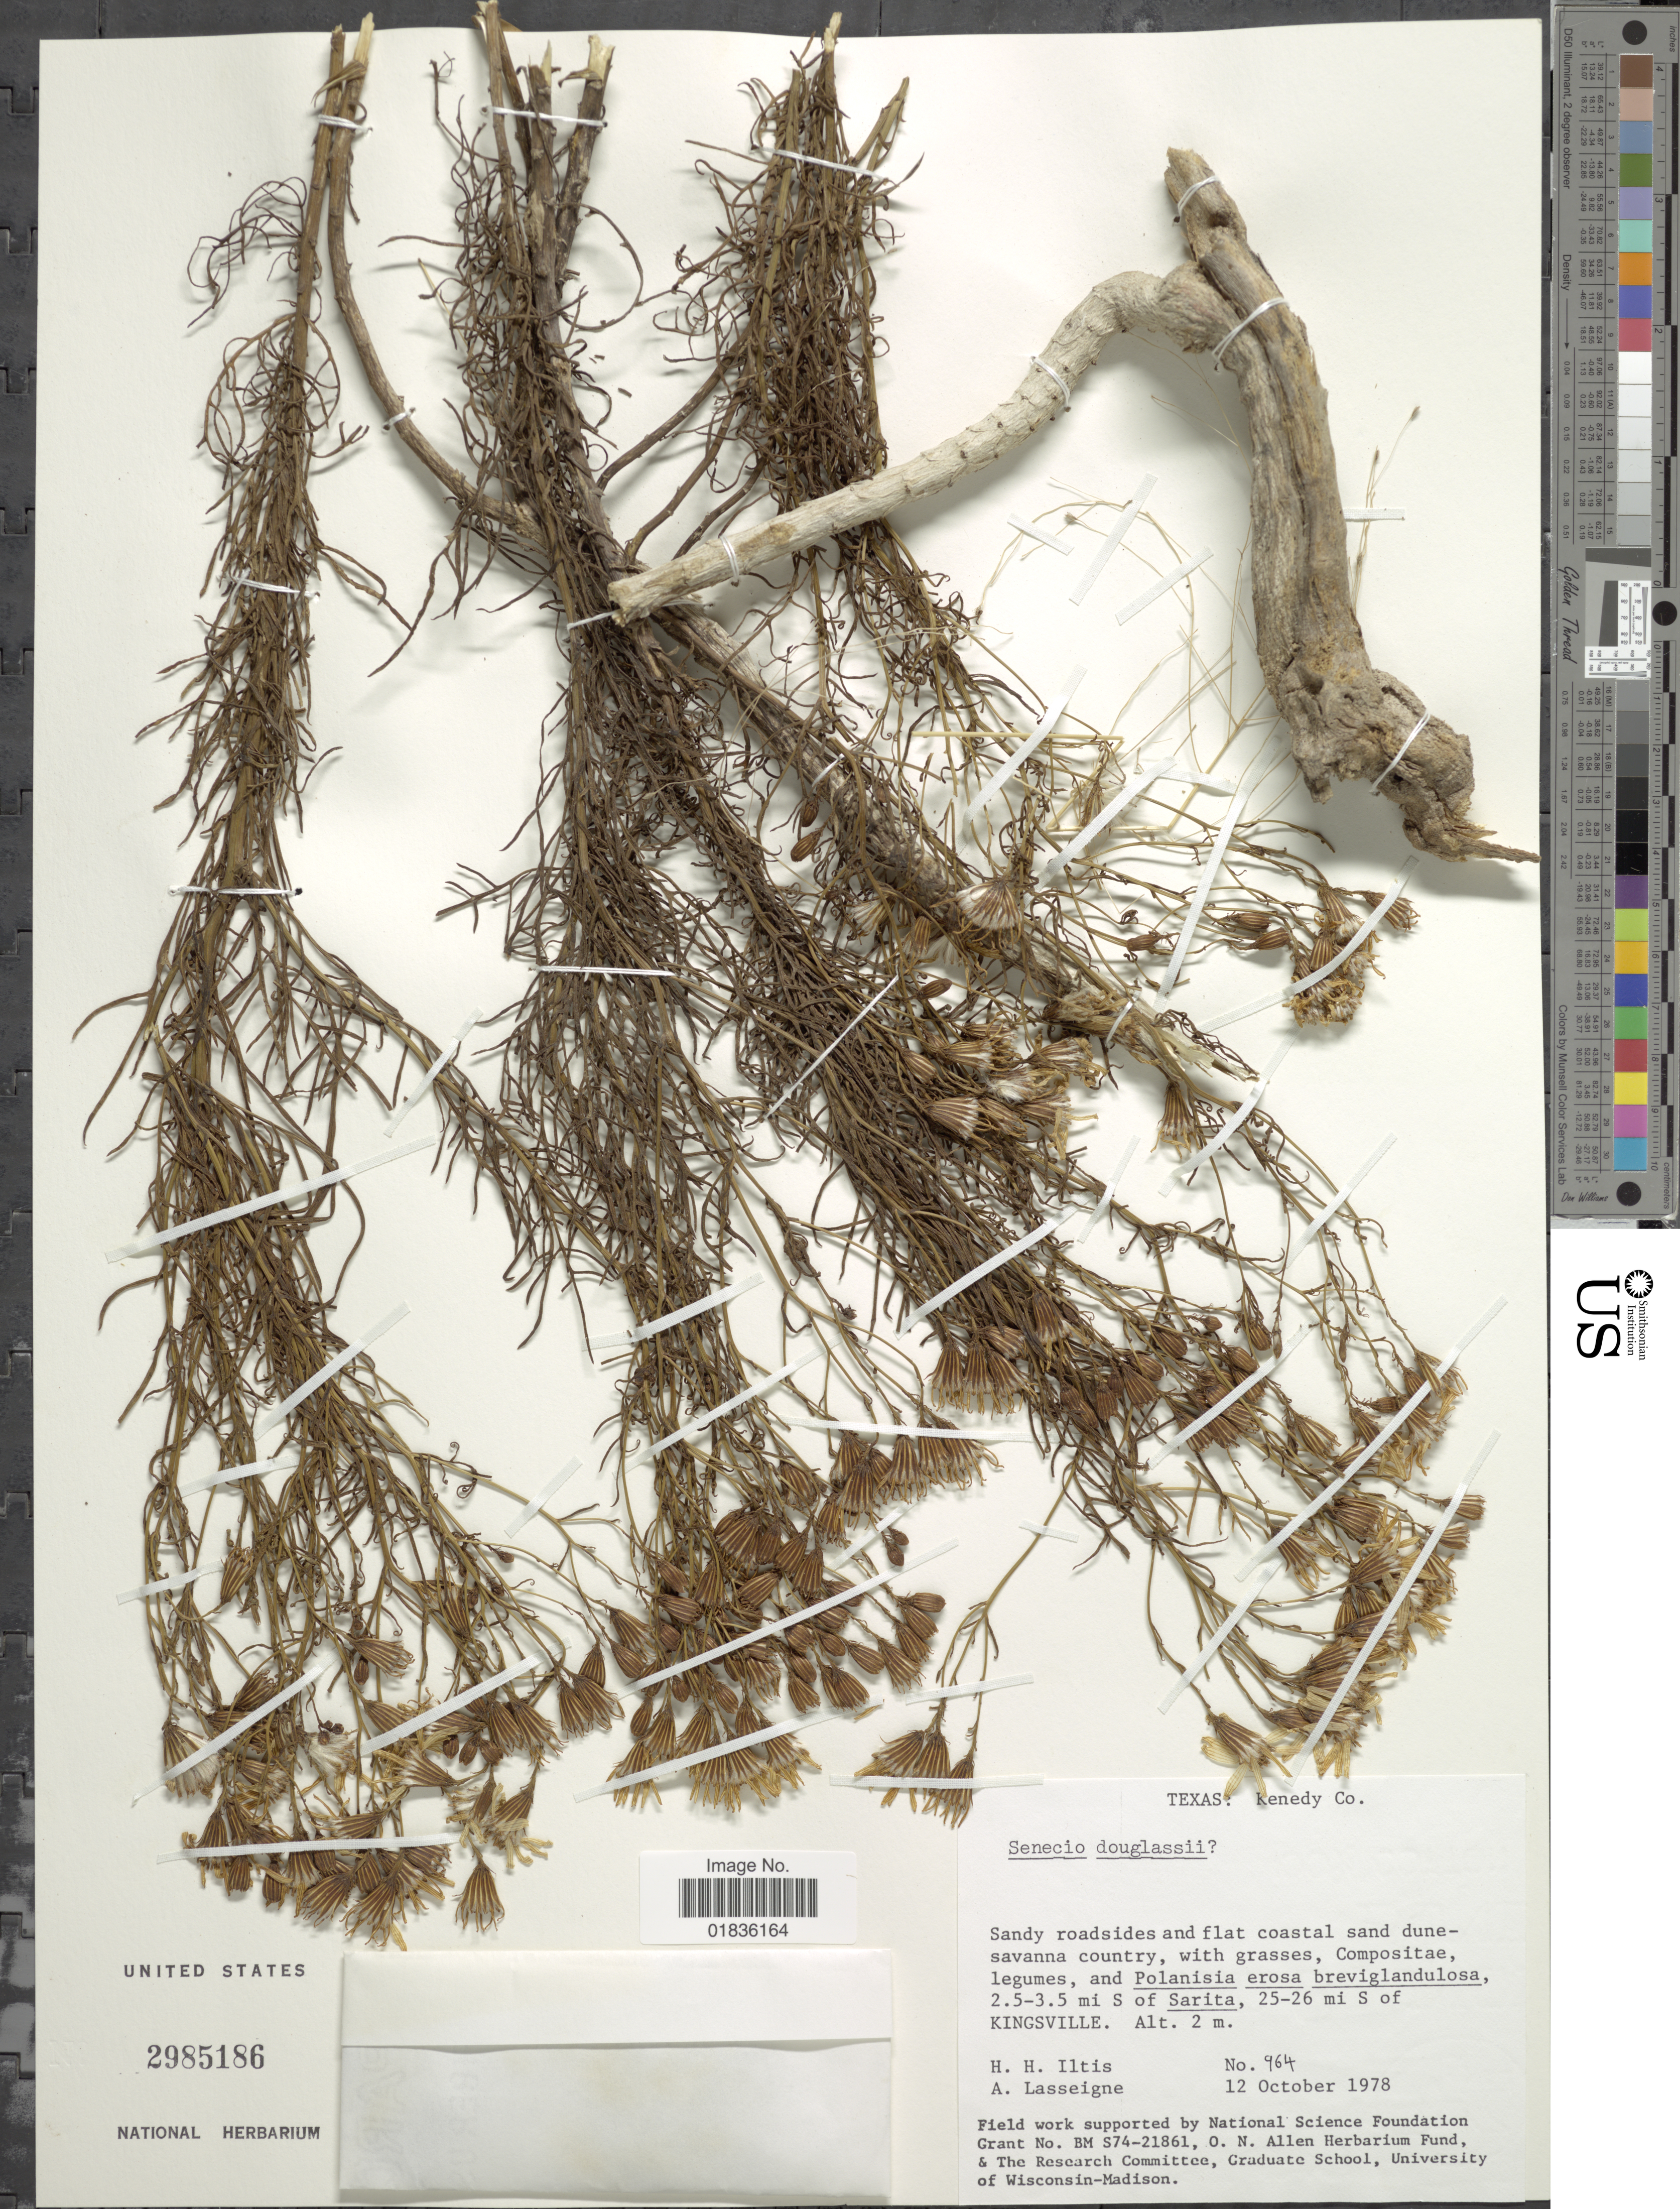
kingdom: Plantae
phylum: Tracheophyta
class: Magnoliopsida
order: Asterales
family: Asteraceae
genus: Senecio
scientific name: Senecio flaccidus var. douglasii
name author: (DC.) B.L. Turner & T.M. Barkley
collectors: H. H. Iltis & A. Lasseigne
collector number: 964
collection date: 1978-10-12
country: United States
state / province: Texas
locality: Kenedy Co., sandy roadsides and flat coastal sand dune-savanna country, 2.5-3.5 mi S of Sarita, 25-26 mi S of Kingsville.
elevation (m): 2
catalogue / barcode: US 2985186